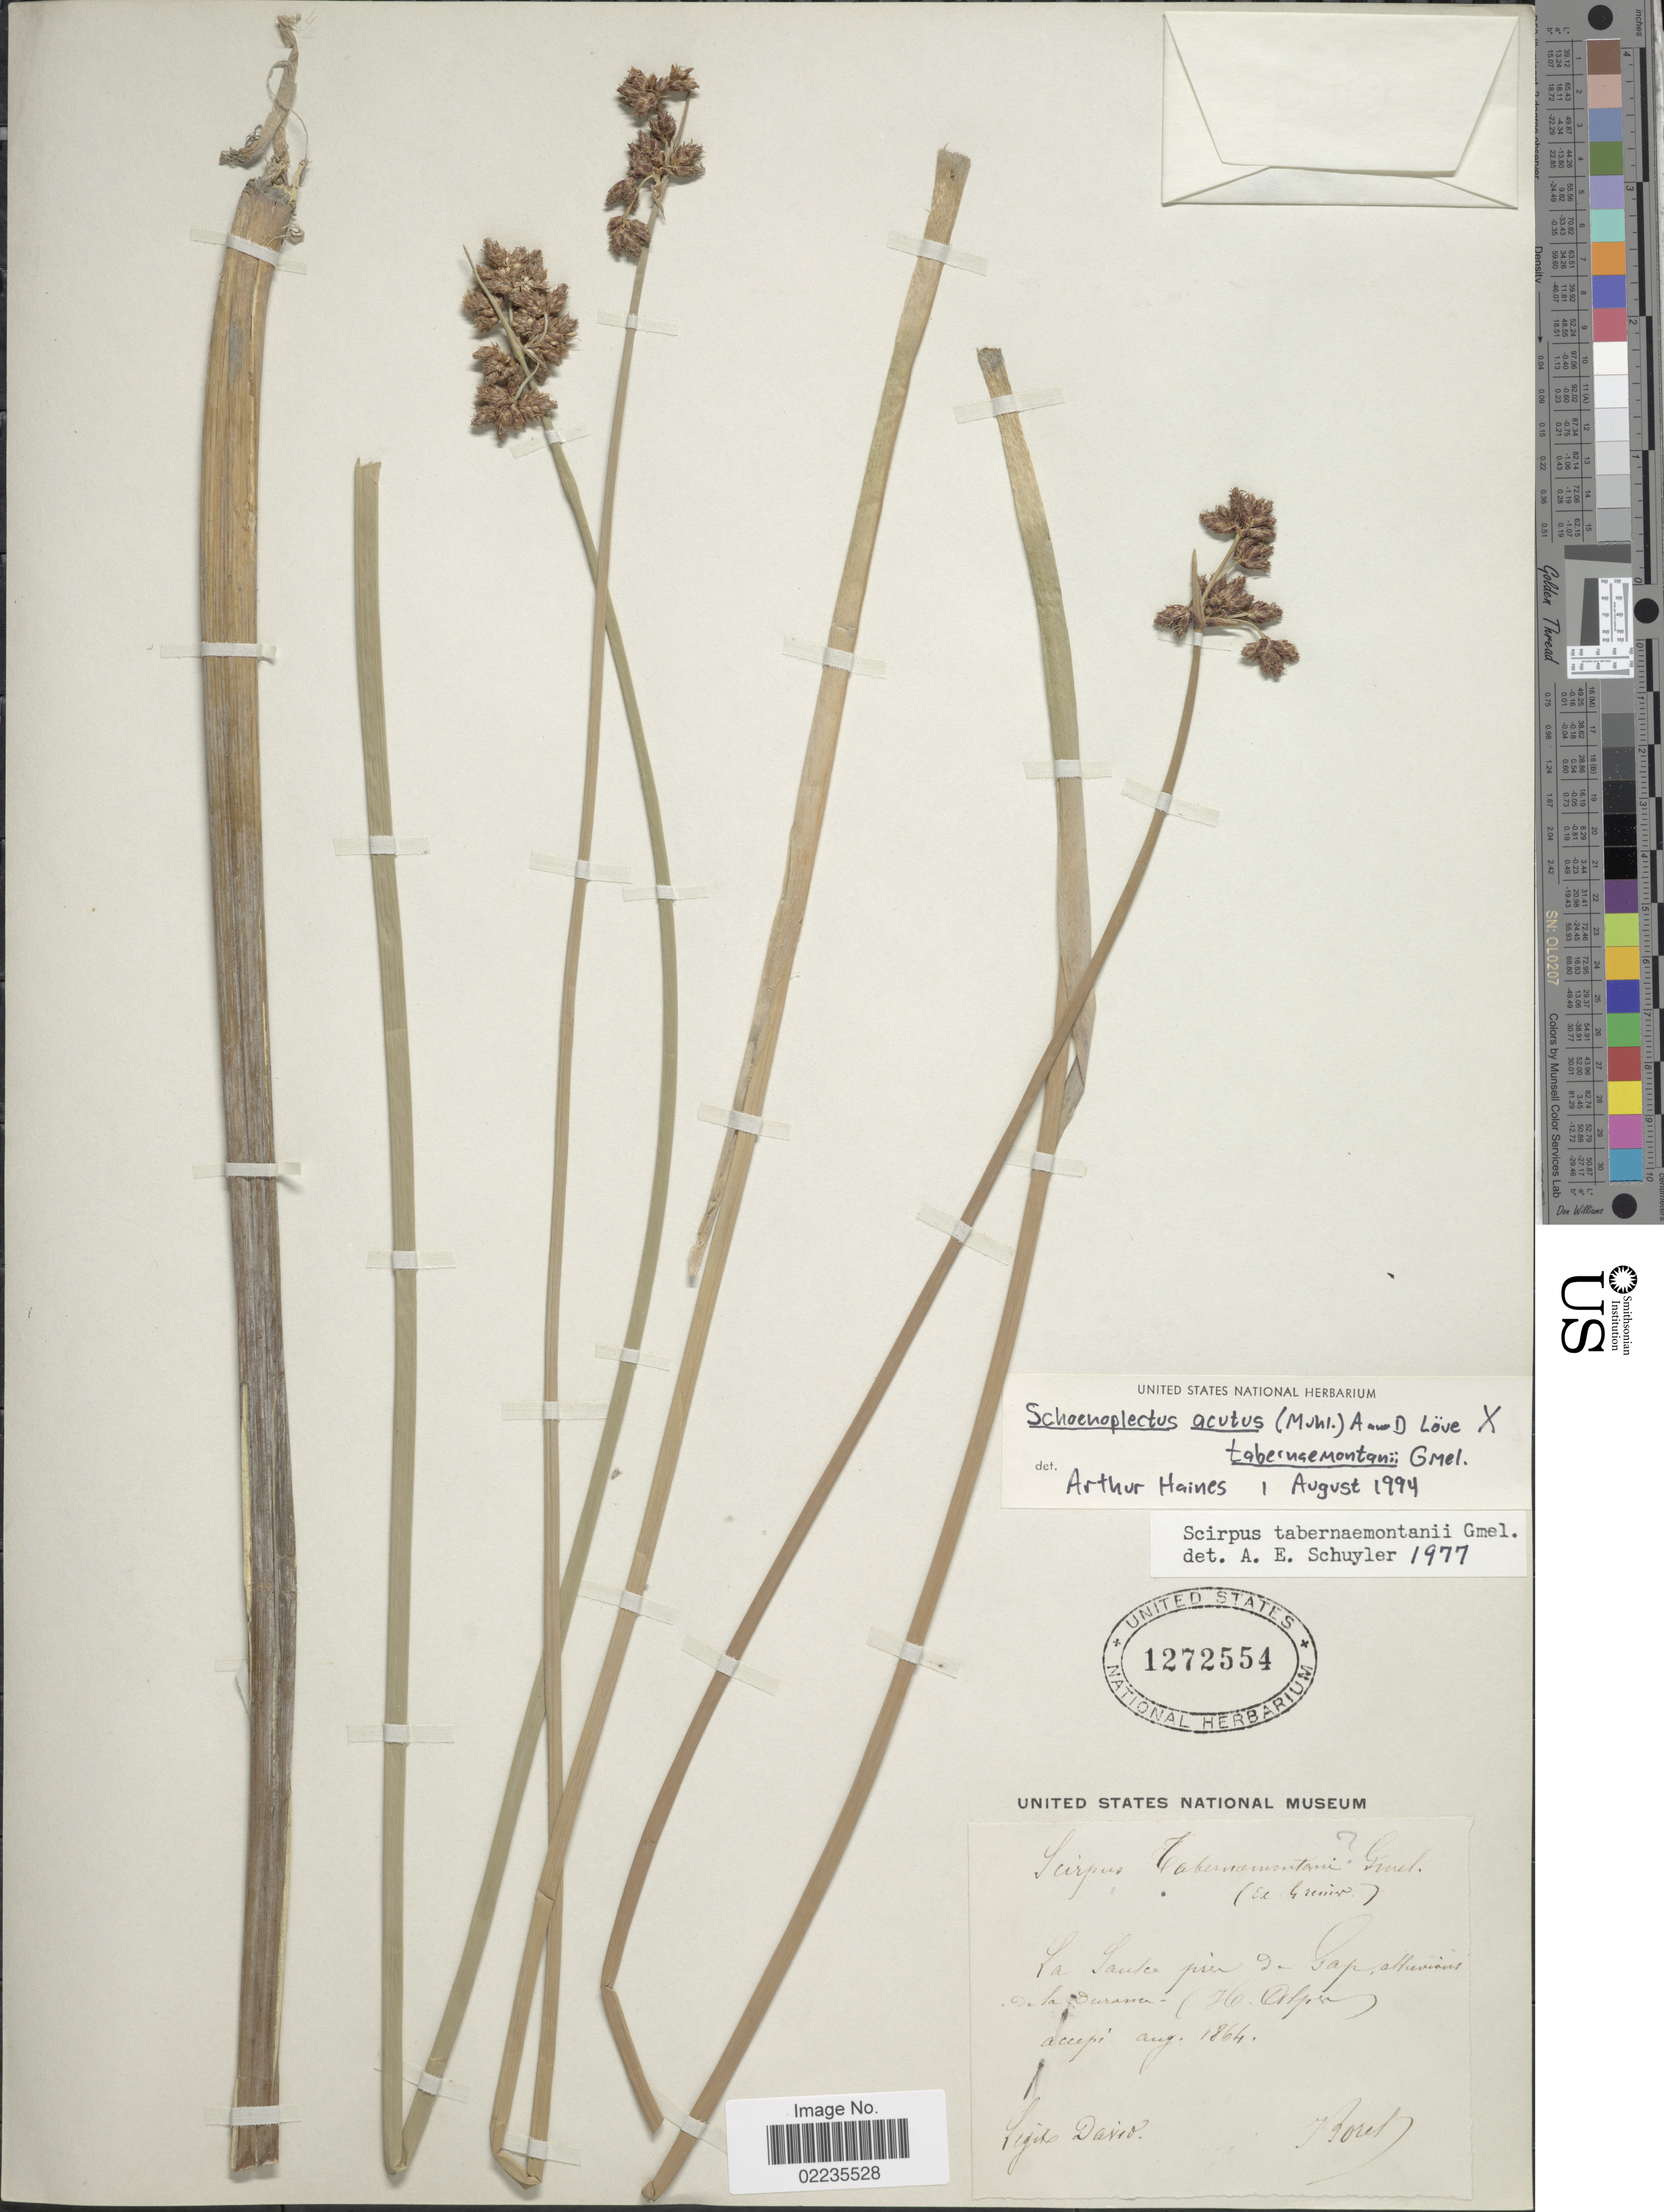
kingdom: Plantae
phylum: Tracheophyta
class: Liliopsida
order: Poales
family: Cyperaceae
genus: Schoenoplectus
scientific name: Schoenoplectus acutus x S. tabernaemontani (C.C. Gmel.) Palla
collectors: -. David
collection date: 1864-08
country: France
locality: La Lautca pres de Gap athevirons, de la Durawa [interpreted]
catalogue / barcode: US 1272554